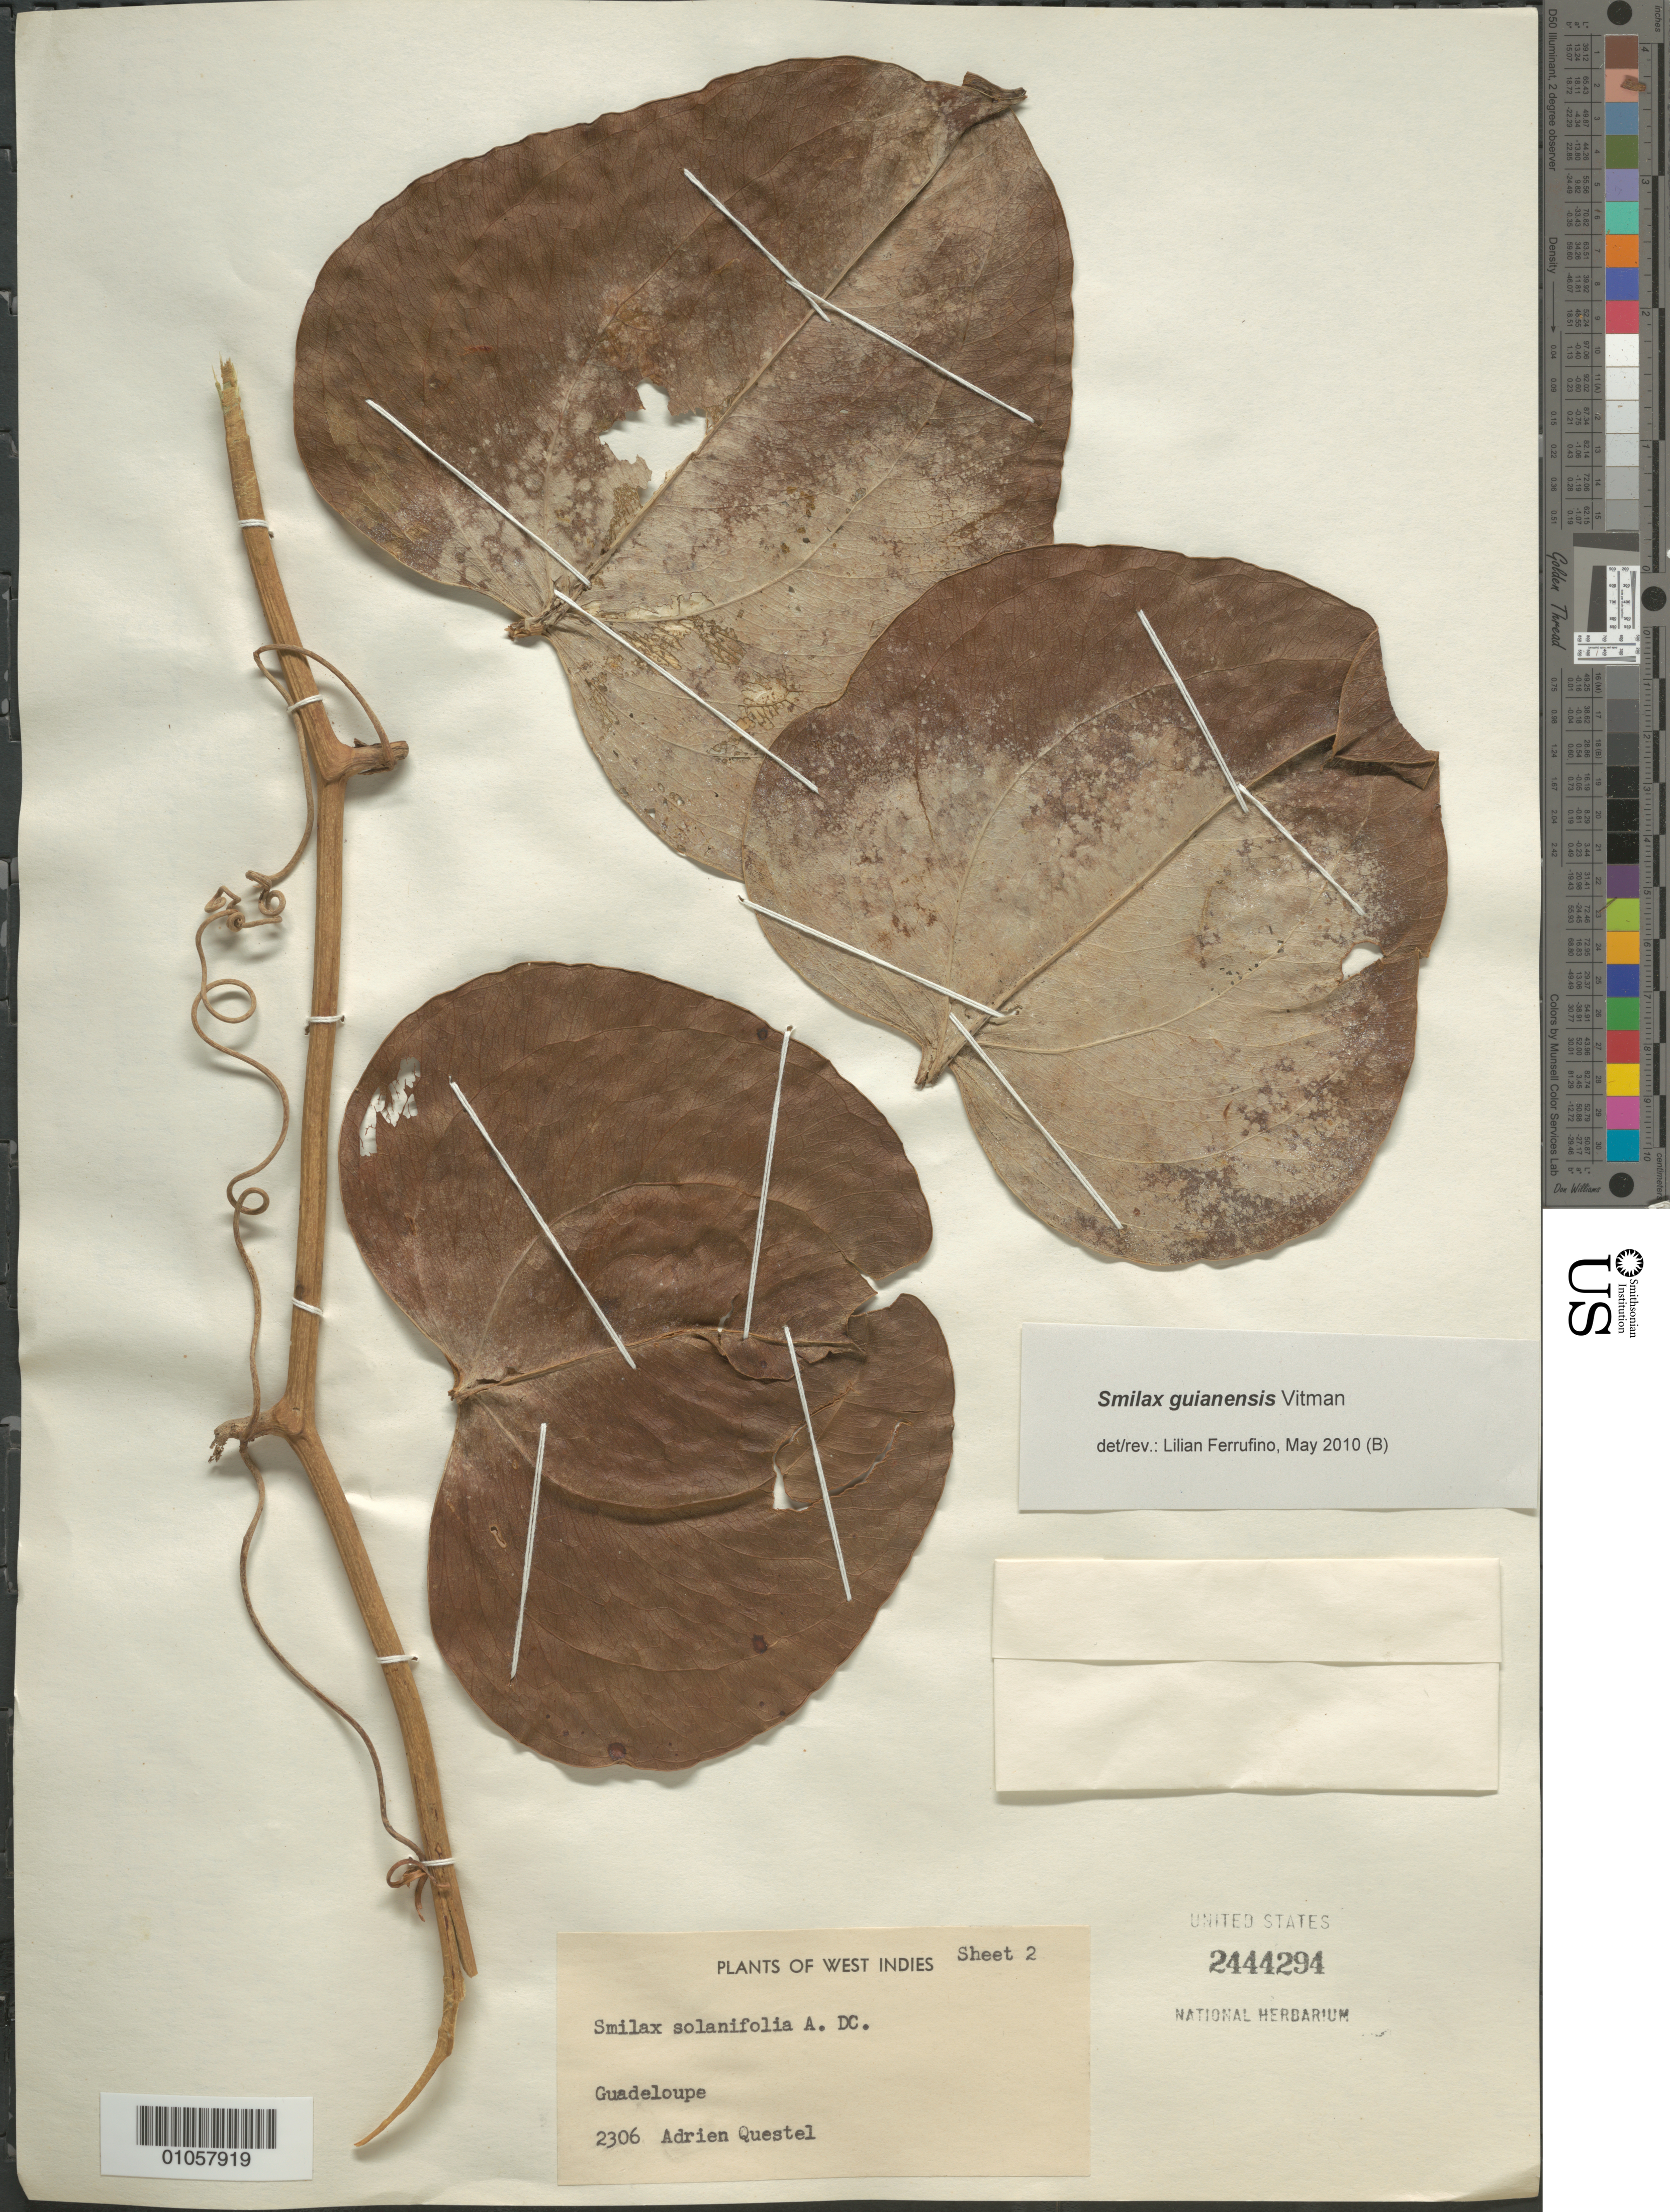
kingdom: Plantae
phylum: Tracheophyta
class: Liliopsida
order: Liliales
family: Smilacaceae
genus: Smilax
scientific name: Smilax guianensis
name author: Vitman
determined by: Ferrufino, L., (USJ), Herbario Universidad de Costa Rica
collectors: A. Questel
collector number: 2306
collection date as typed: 18 Mar 1938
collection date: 1938-03-18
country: Guadeloupe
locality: Cascade Panchelet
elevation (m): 400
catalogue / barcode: US 2444294